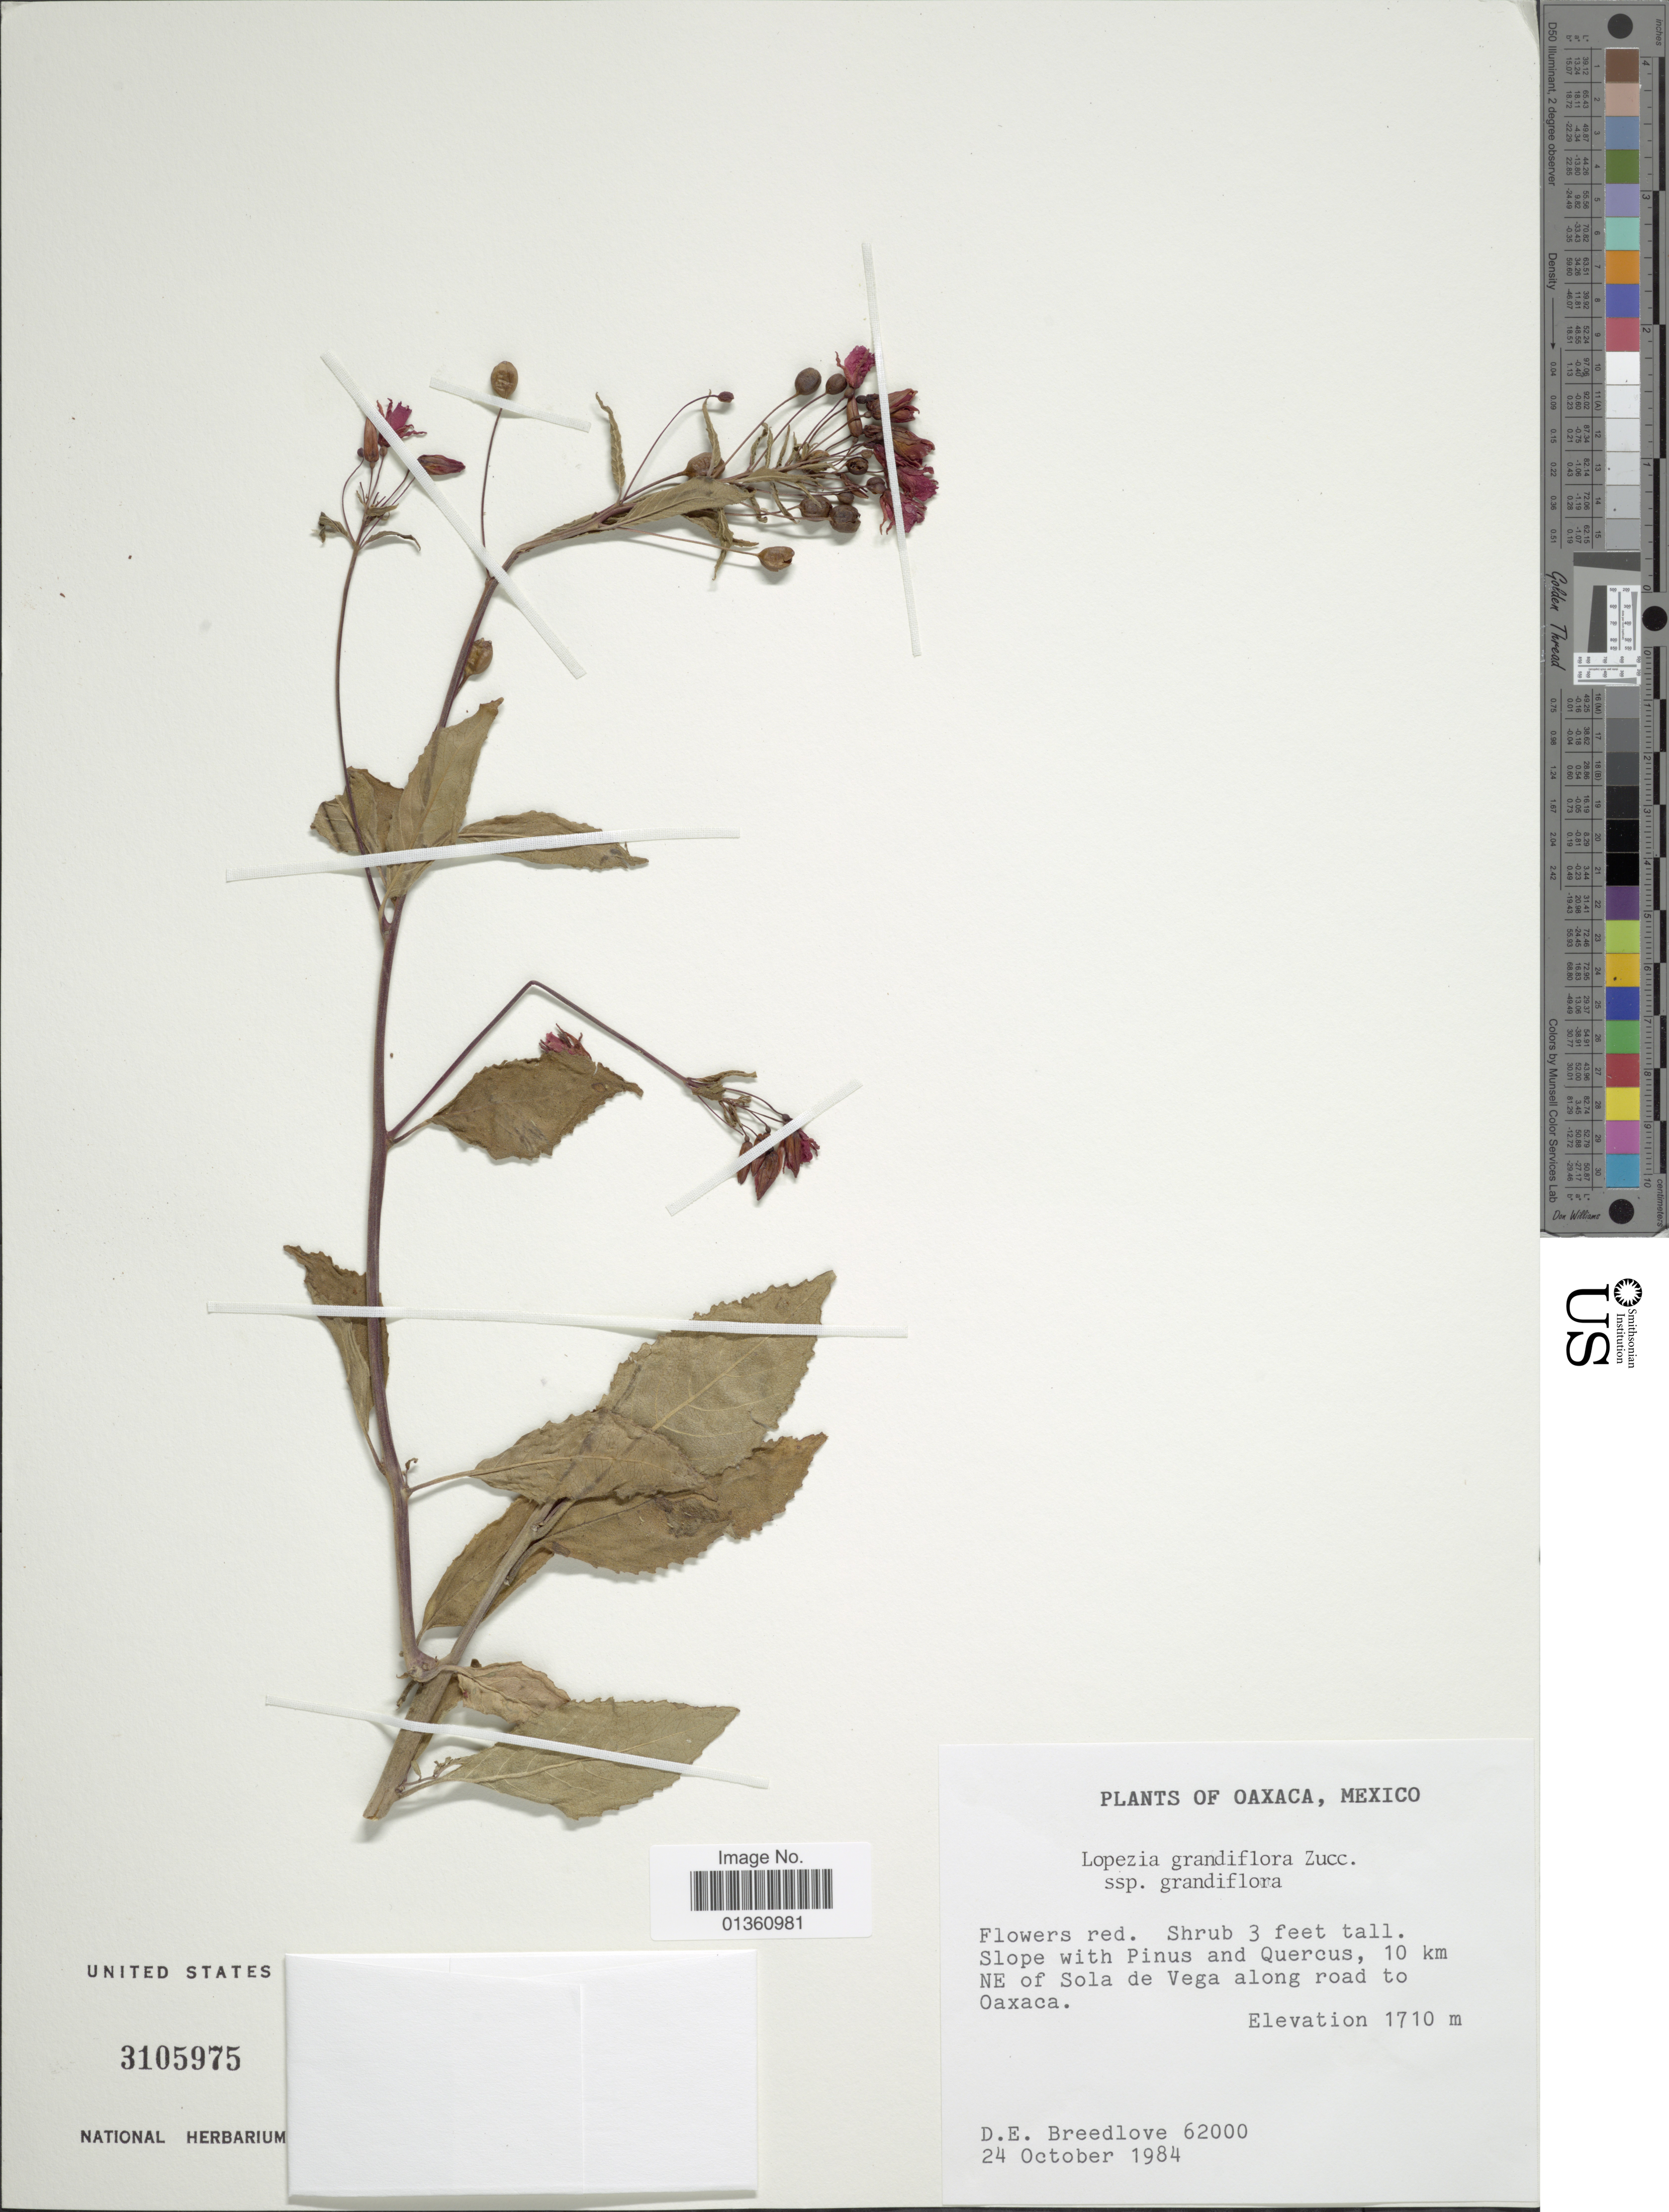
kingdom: Plantae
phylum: Tracheophyta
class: Magnoliopsida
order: Myrtales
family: Onagraceae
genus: Lopezia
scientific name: Lopezia grandiflora subsp. macrophylla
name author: (Benth.) Plitmann et al.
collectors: D. E. Breedlove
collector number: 62000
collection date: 1984-10-24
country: Mexico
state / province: Oaxaca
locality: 10 km NE of Sola de Vega along road to Oaxaca.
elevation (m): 1710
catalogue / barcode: US 3105975